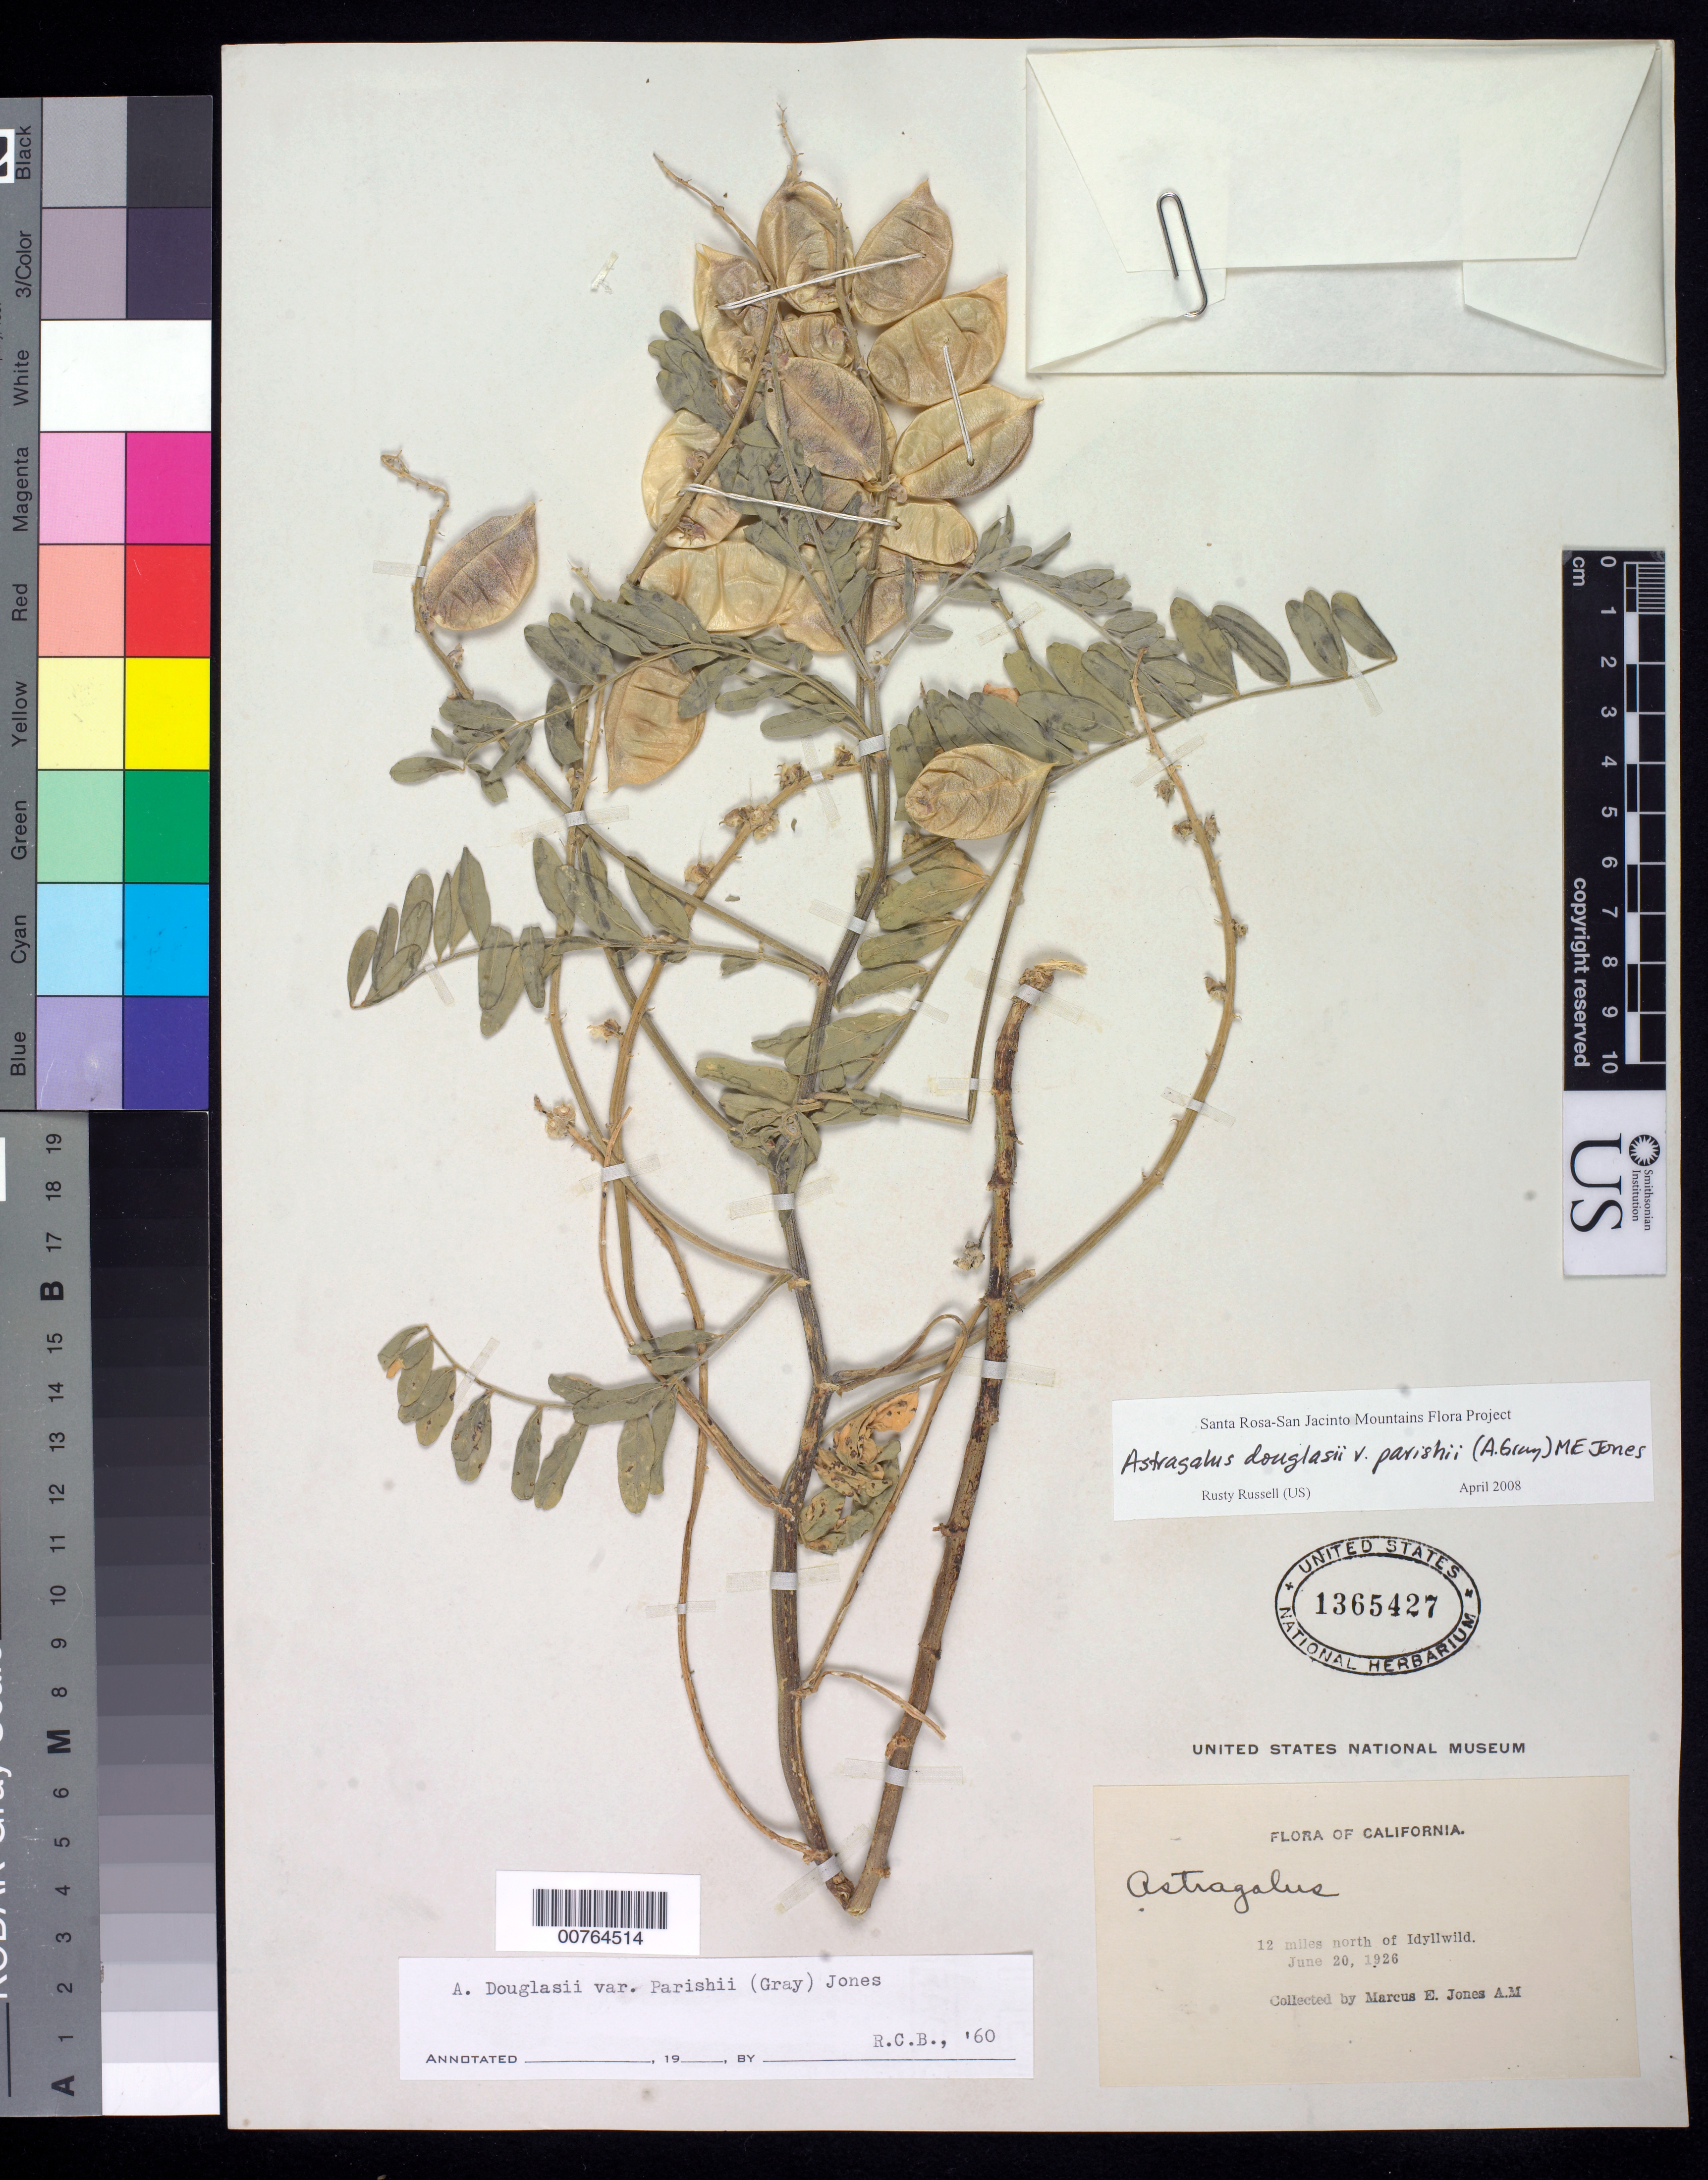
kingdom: Plantae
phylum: Tracheophyta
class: Magnoliopsida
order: Fabales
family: Fabaceae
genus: Astragalus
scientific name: Astragalus douglasii var. parishii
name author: (A. Gray) M.E. Jones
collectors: M. E. Jones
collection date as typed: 20 Jun 1926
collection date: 1926-06-20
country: United States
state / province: California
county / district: Riverside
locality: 12 miles north of Idyllwild.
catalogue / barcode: US 1365427